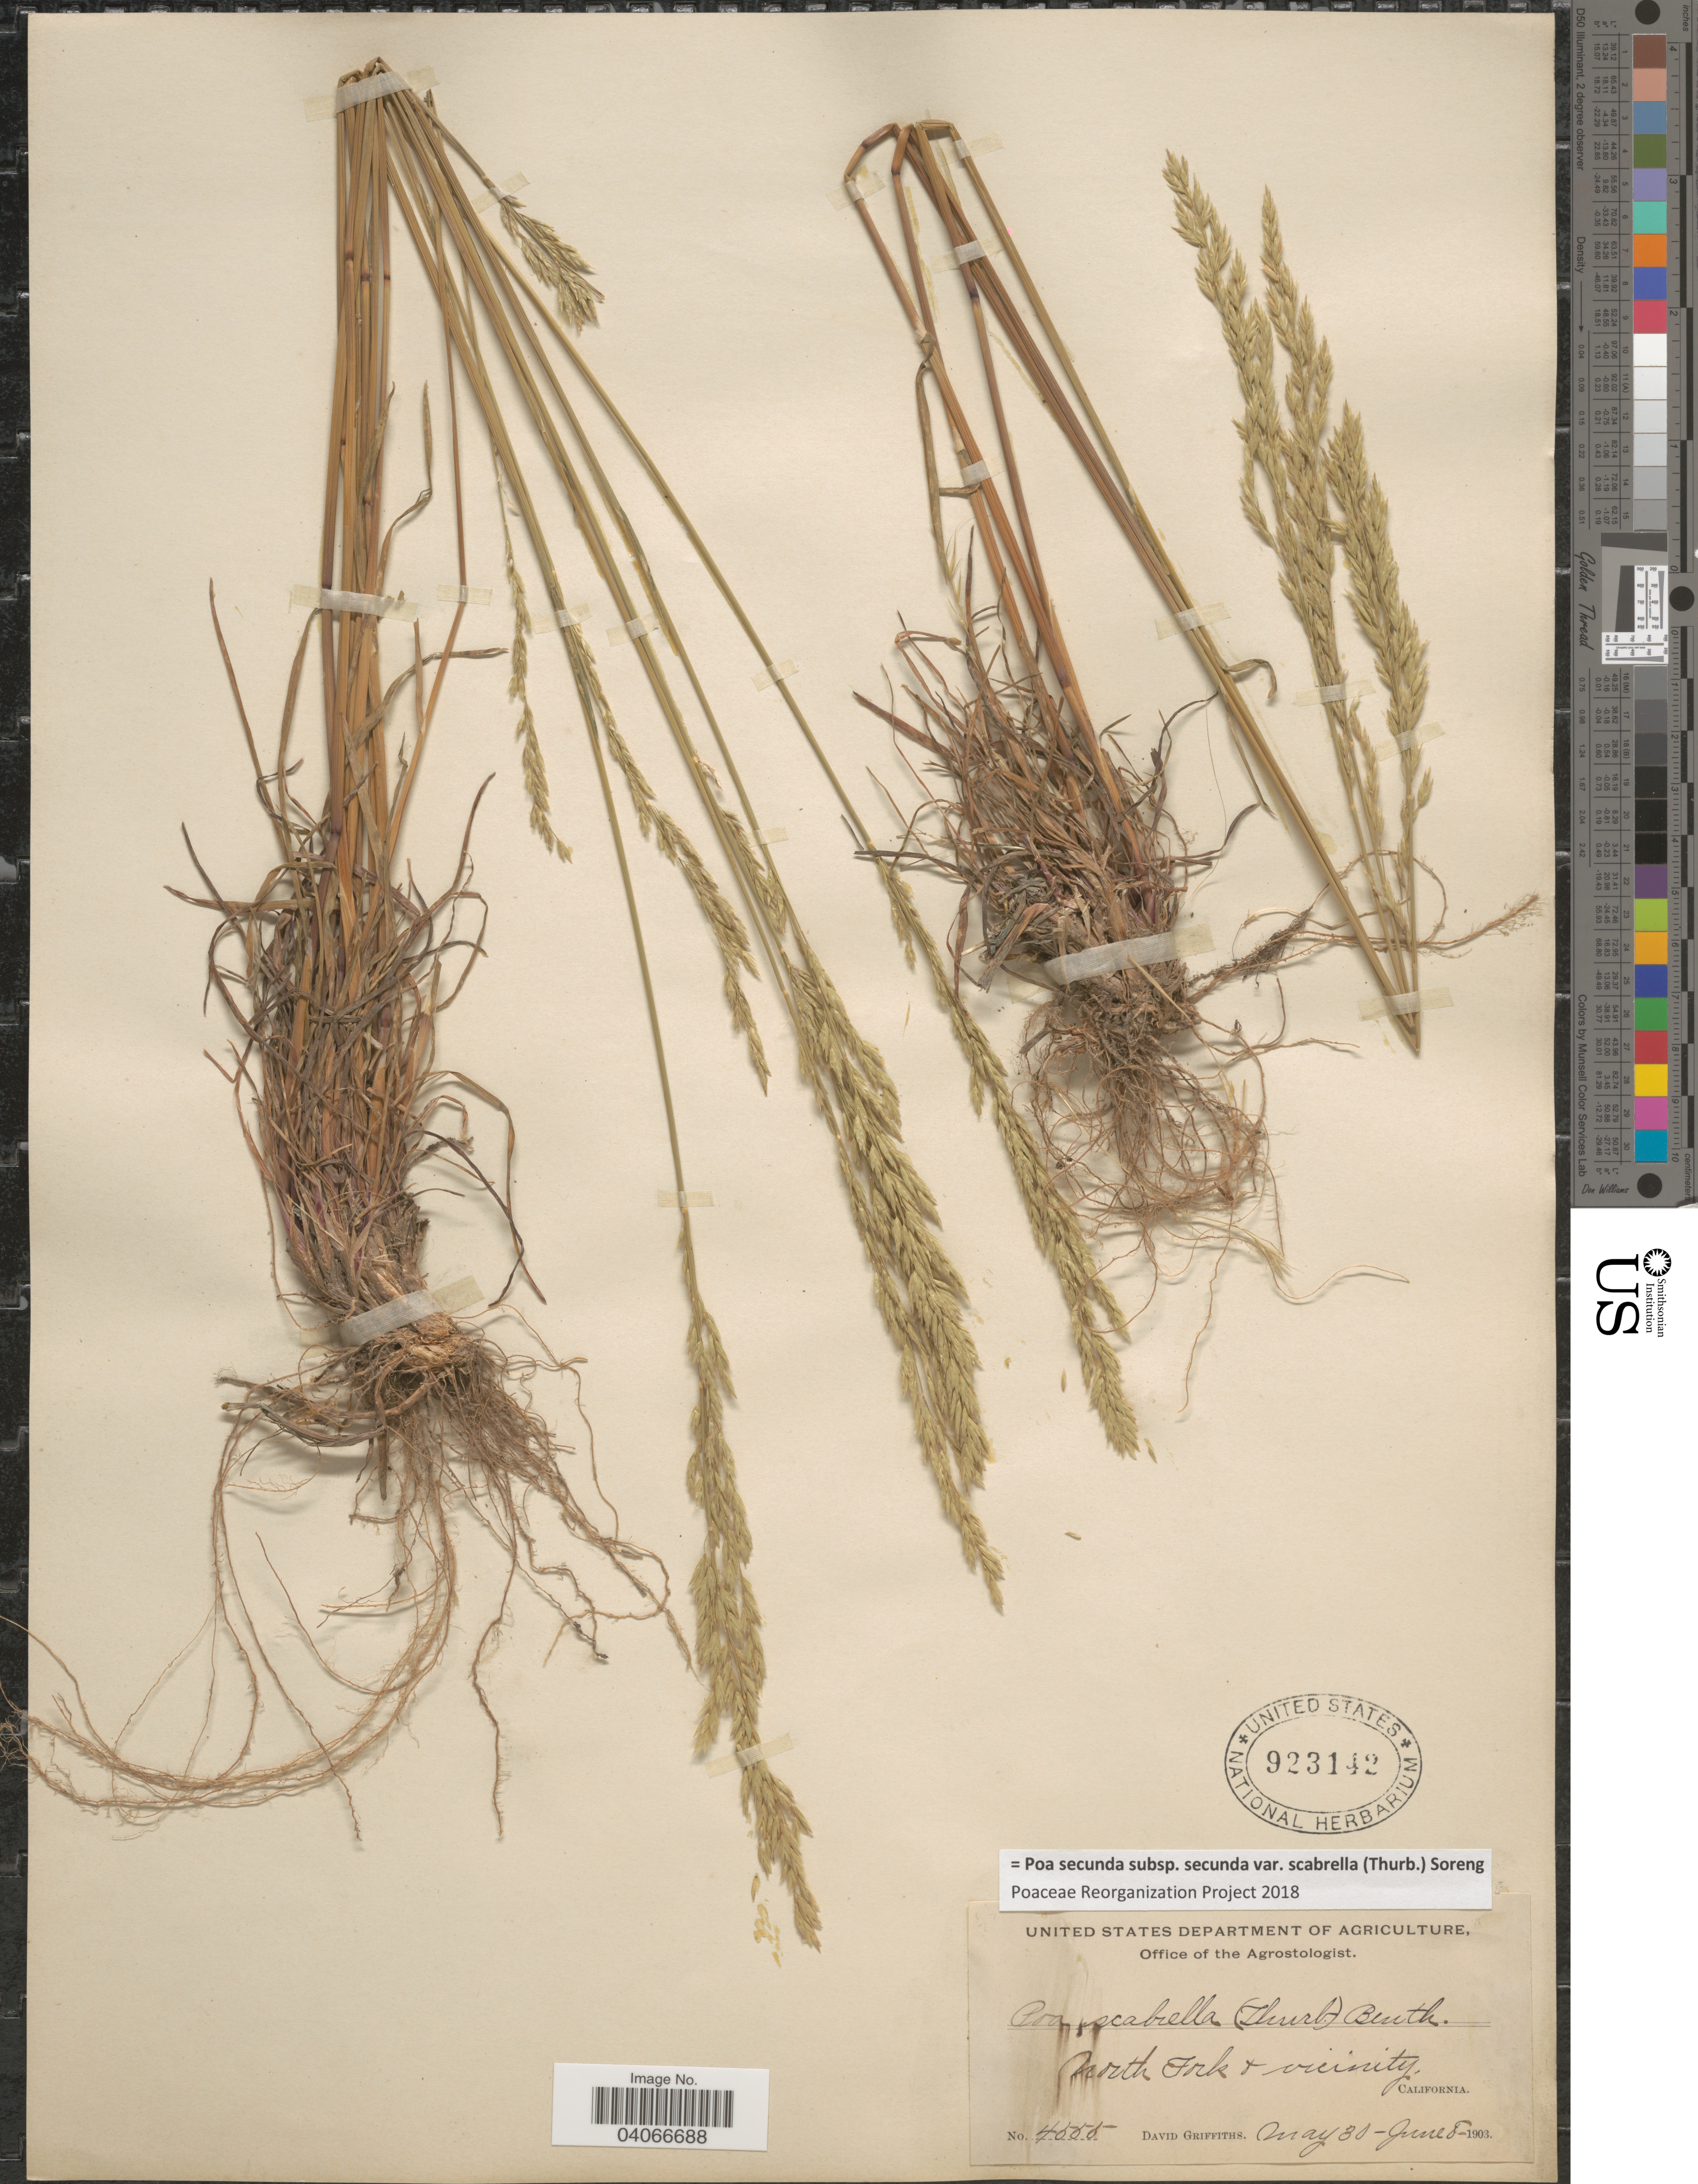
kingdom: Plantae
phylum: Tracheophyta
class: Liliopsida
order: Poales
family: Poaceae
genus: Poa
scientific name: Poa secunda subsp. secunda var. scabrella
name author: (Thurb.) Soreng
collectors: D. Griffiths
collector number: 4555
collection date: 1903-05-30/1903-06-08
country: United States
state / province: California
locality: North Fork & vicinity.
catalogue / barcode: US 923142